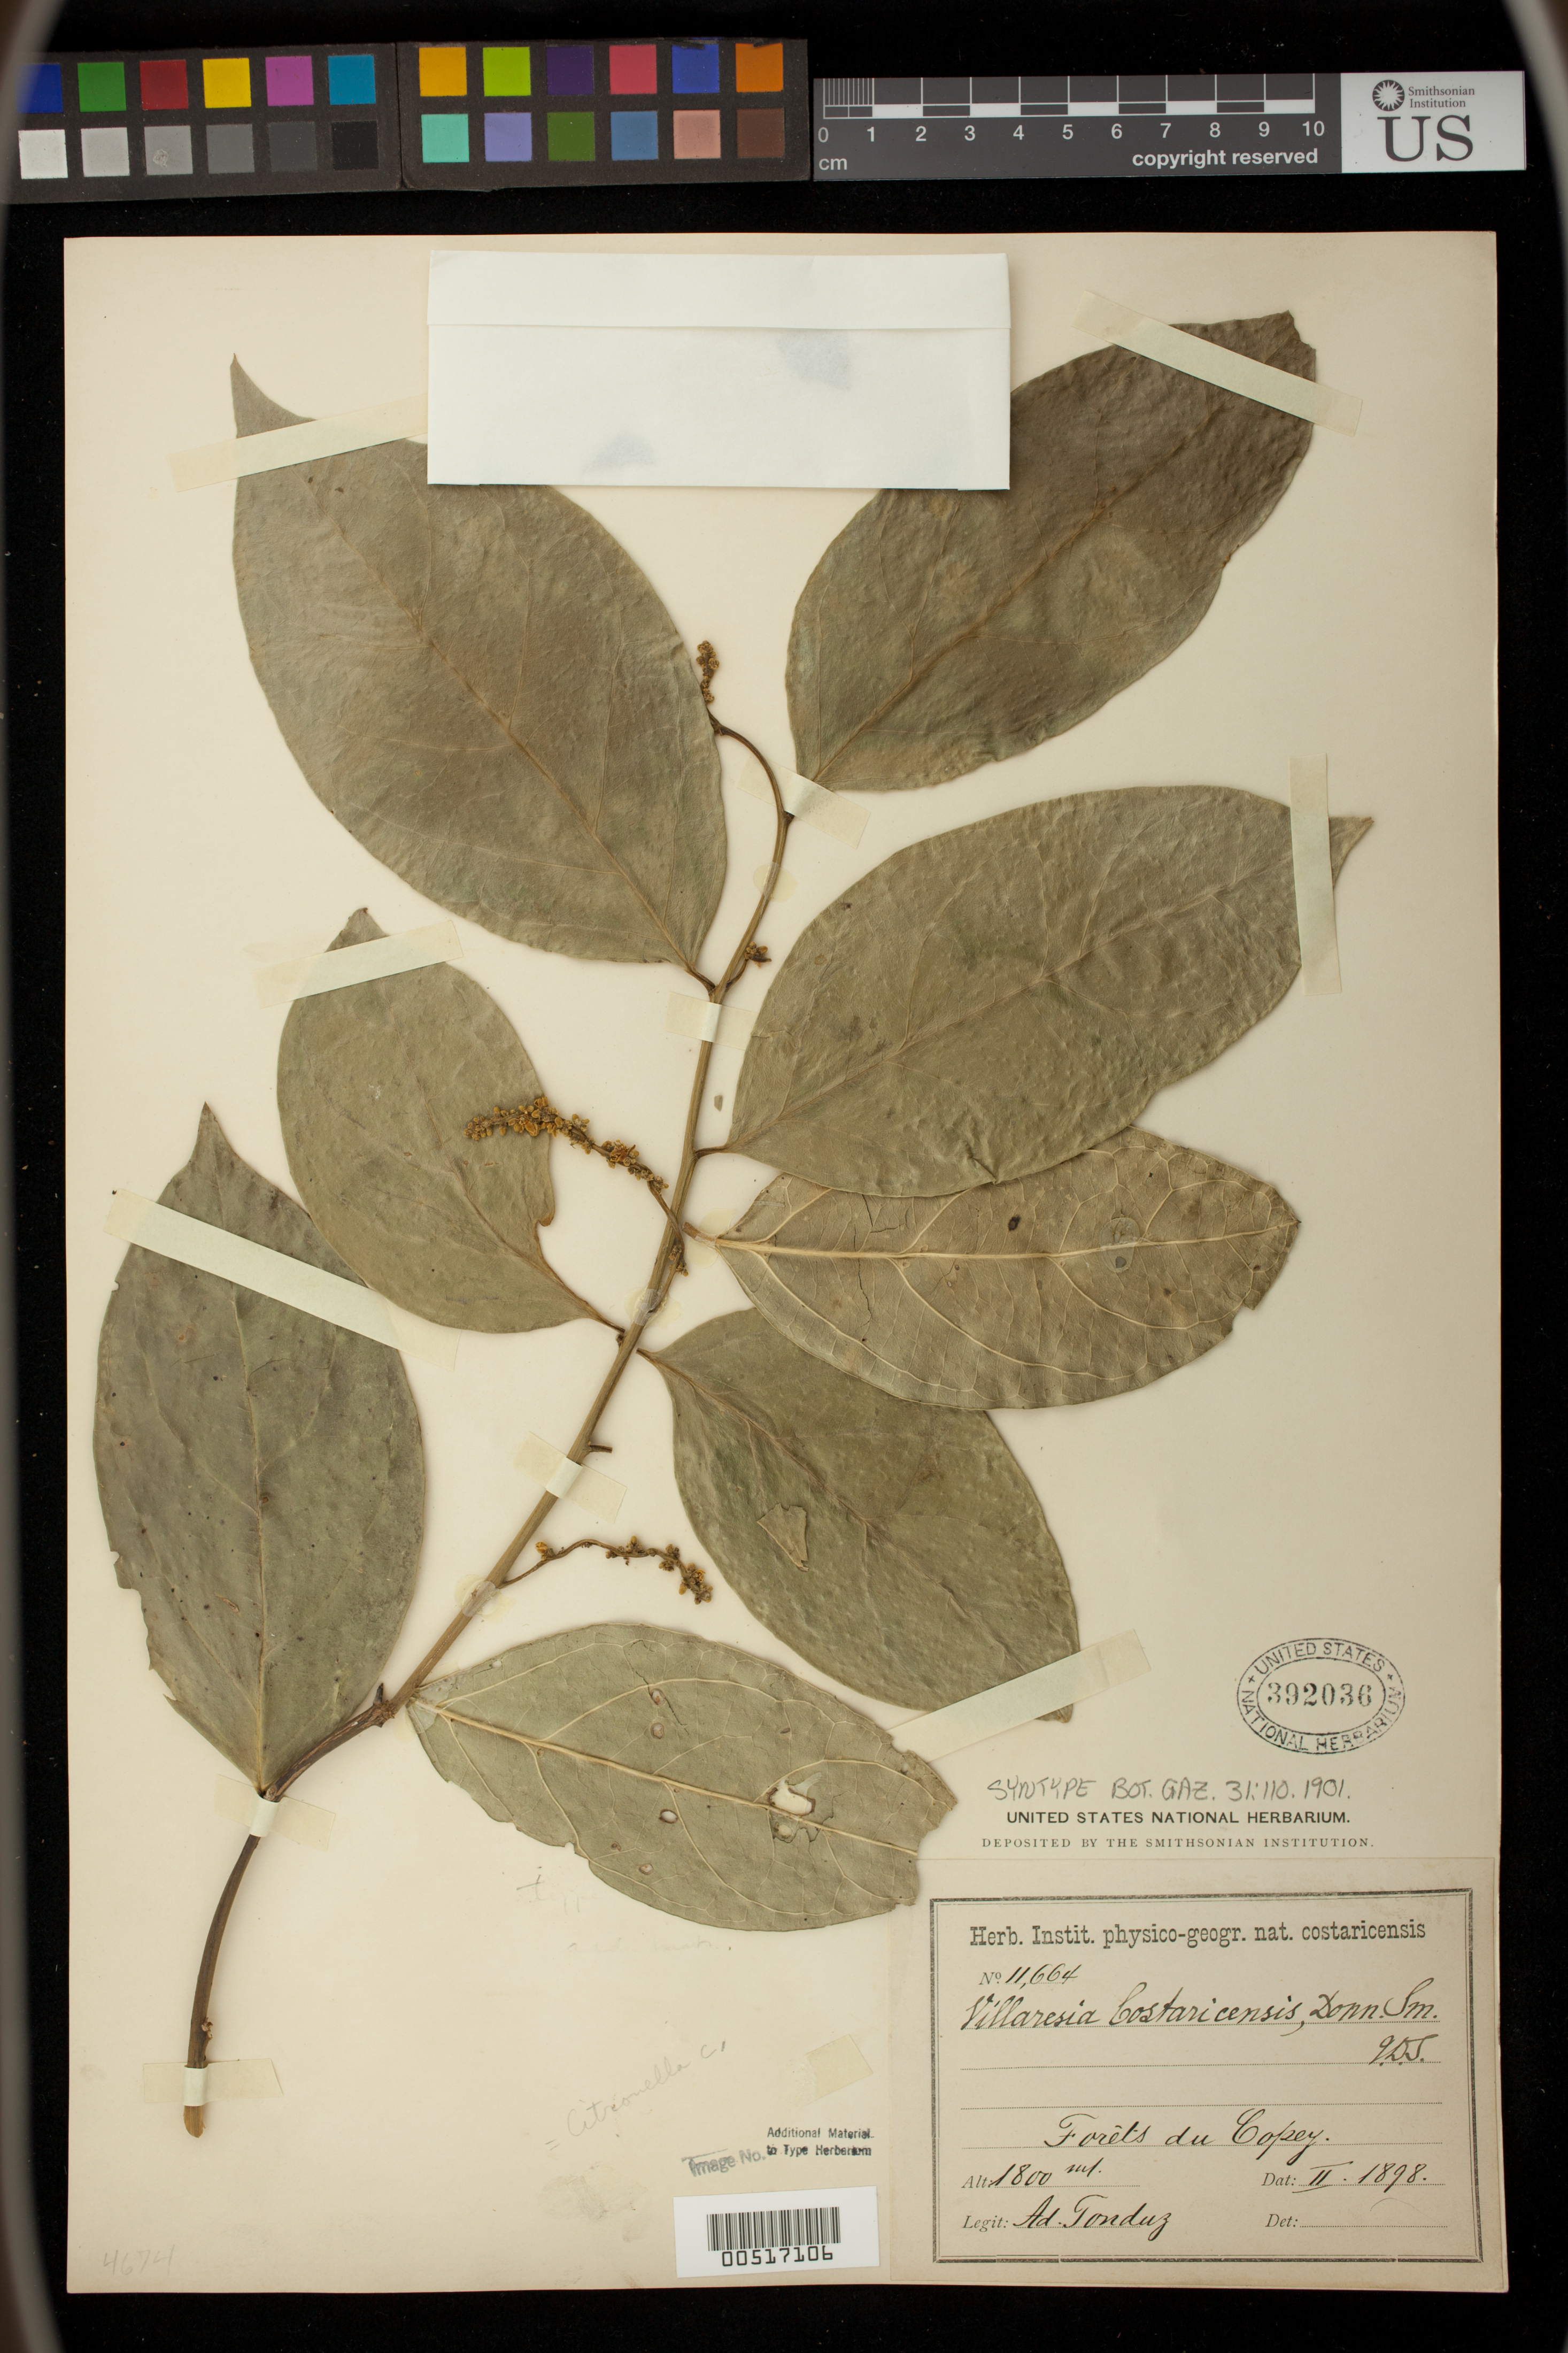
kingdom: Plantae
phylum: Tracheophyta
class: Magnoliopsida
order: Cardiopteridales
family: Cardiopteridaceae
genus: Villaresia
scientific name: Villaresia costaricensis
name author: Donn. Sm.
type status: Syntype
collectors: A. Tonduz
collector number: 11664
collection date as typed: Feb 1898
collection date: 1898-02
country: Costa Rica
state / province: Cartago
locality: Copey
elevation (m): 1800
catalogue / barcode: US 392036